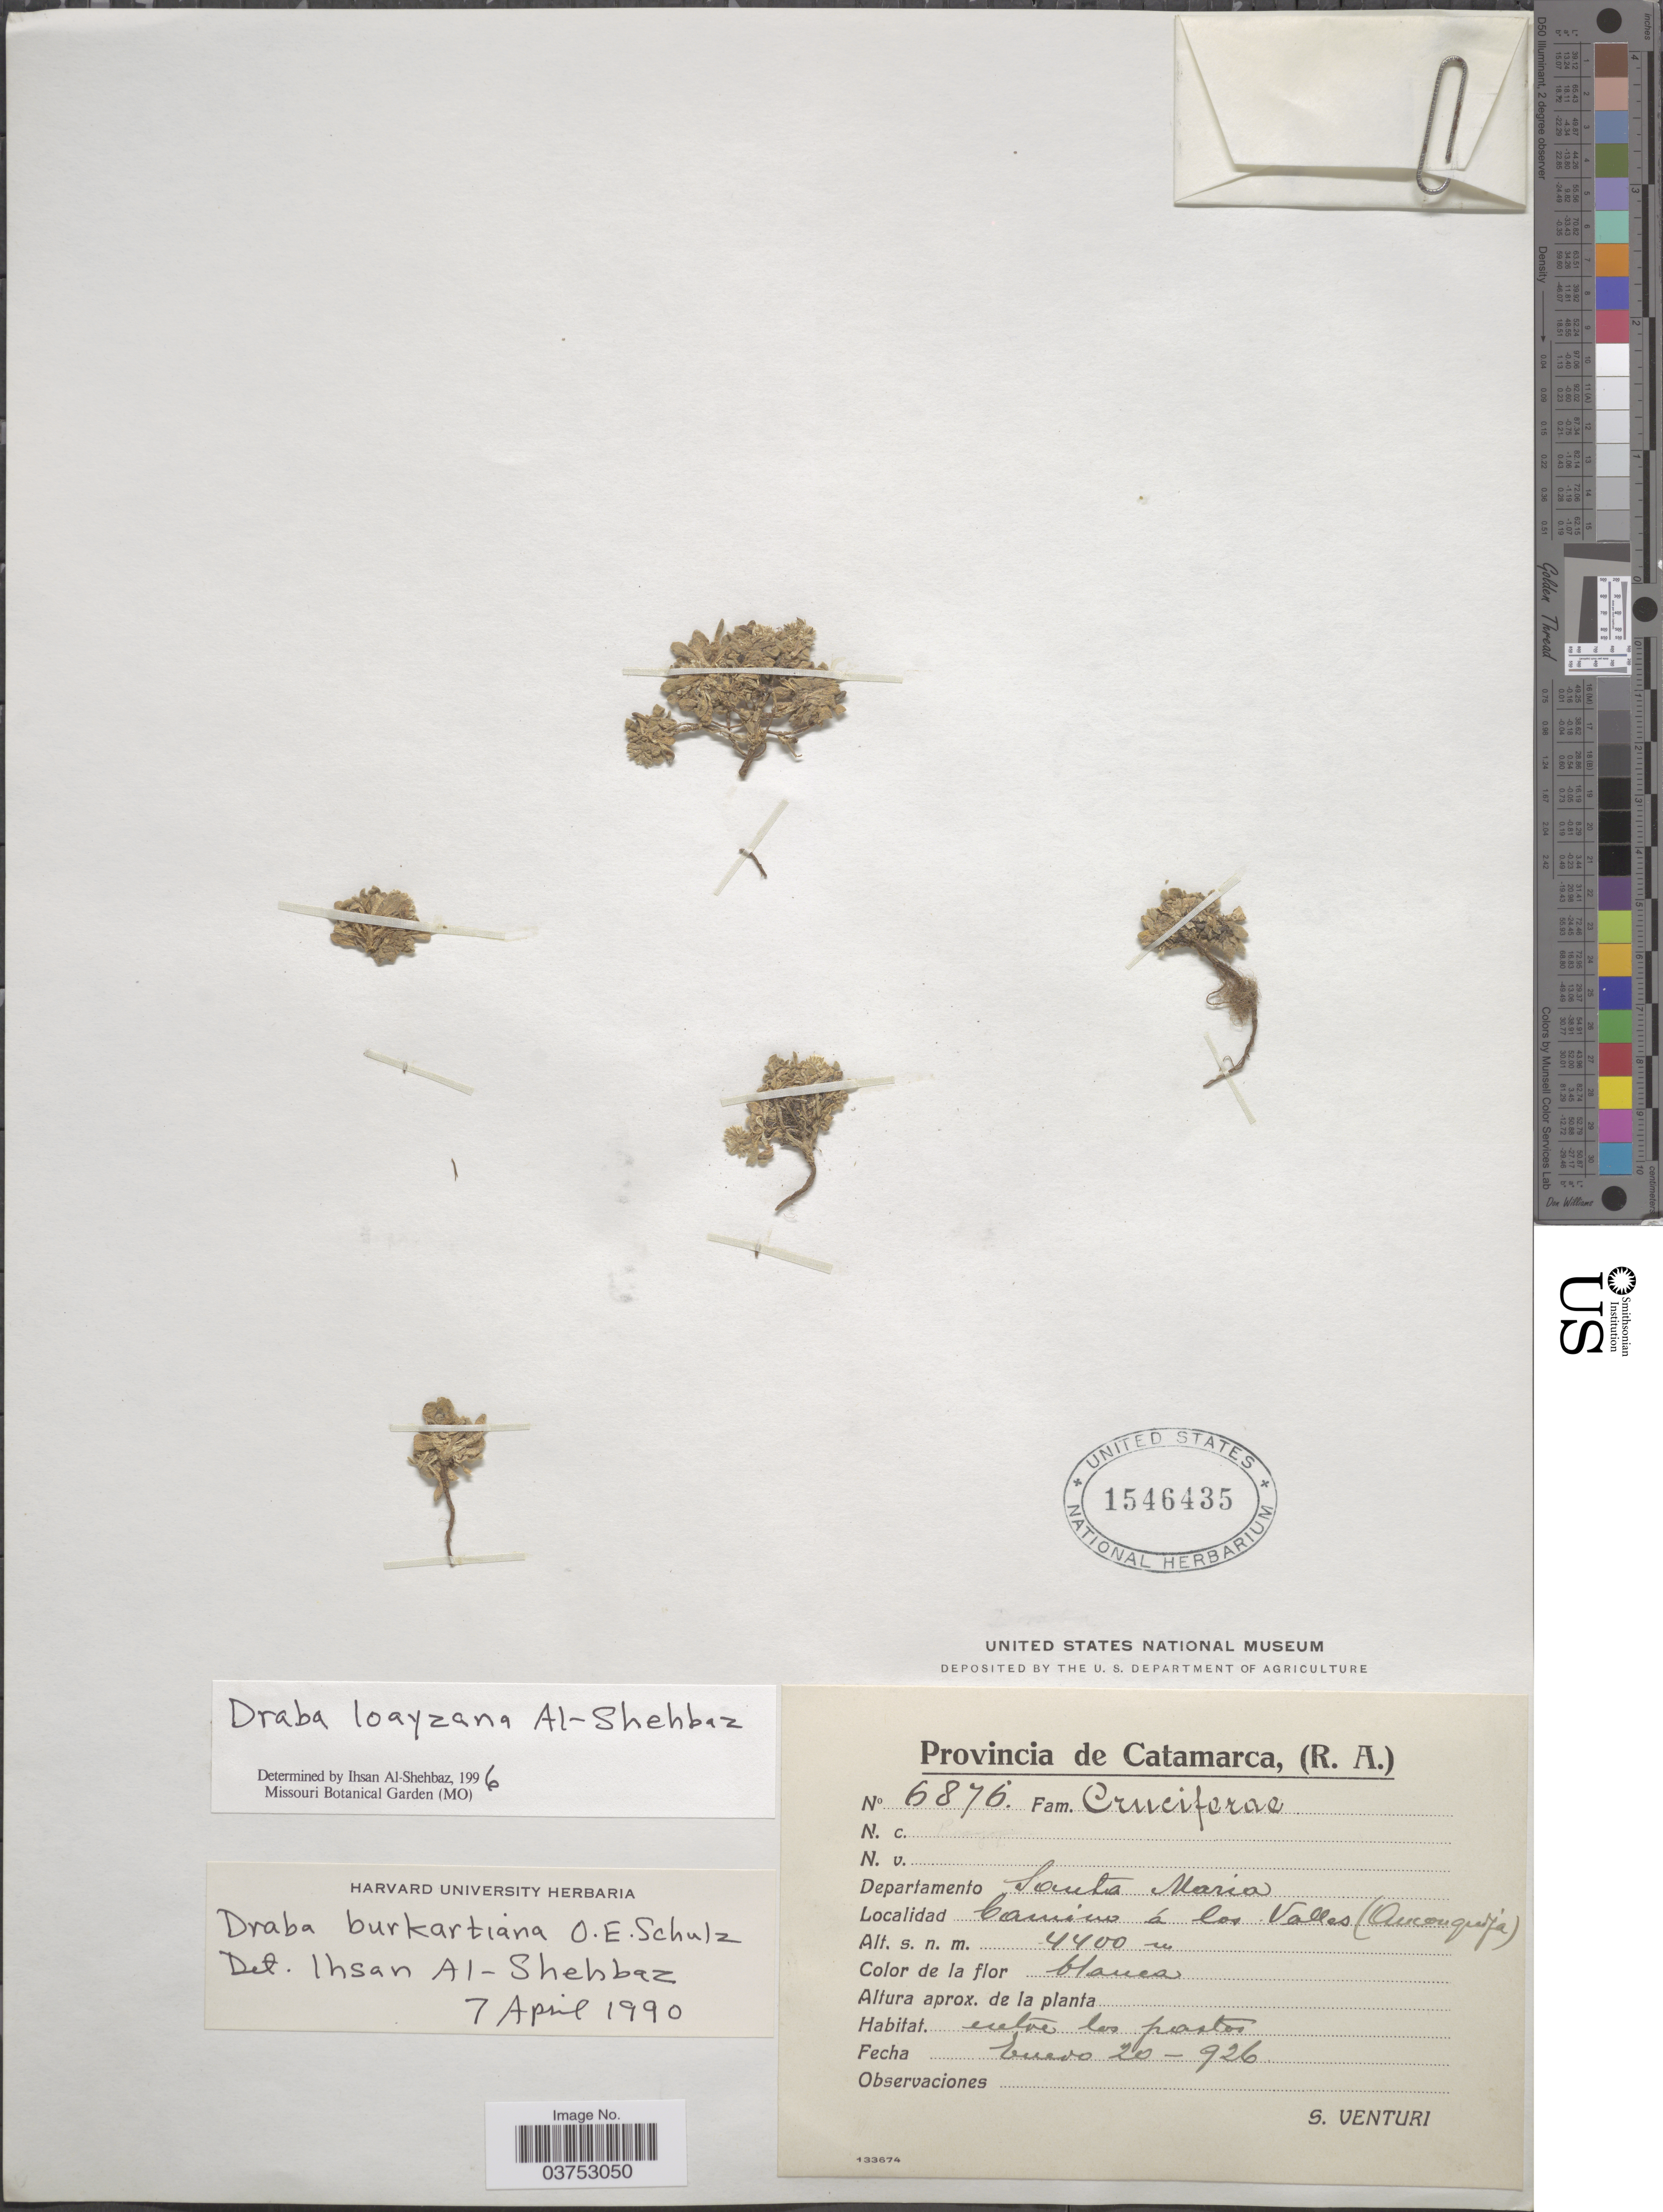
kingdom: Plantae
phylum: Tracheophyta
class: Magnoliopsida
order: Brassicales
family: Brassicaceae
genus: Draba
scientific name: Draba loayzana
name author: (A. Gray) Al-Shehbaz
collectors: S. Venturi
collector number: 6876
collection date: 1926-01-20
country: Argentina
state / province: Catamarca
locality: Departamento Santa Maria. Camino á los Valles (Anconquija).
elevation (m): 4400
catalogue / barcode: US 1546435